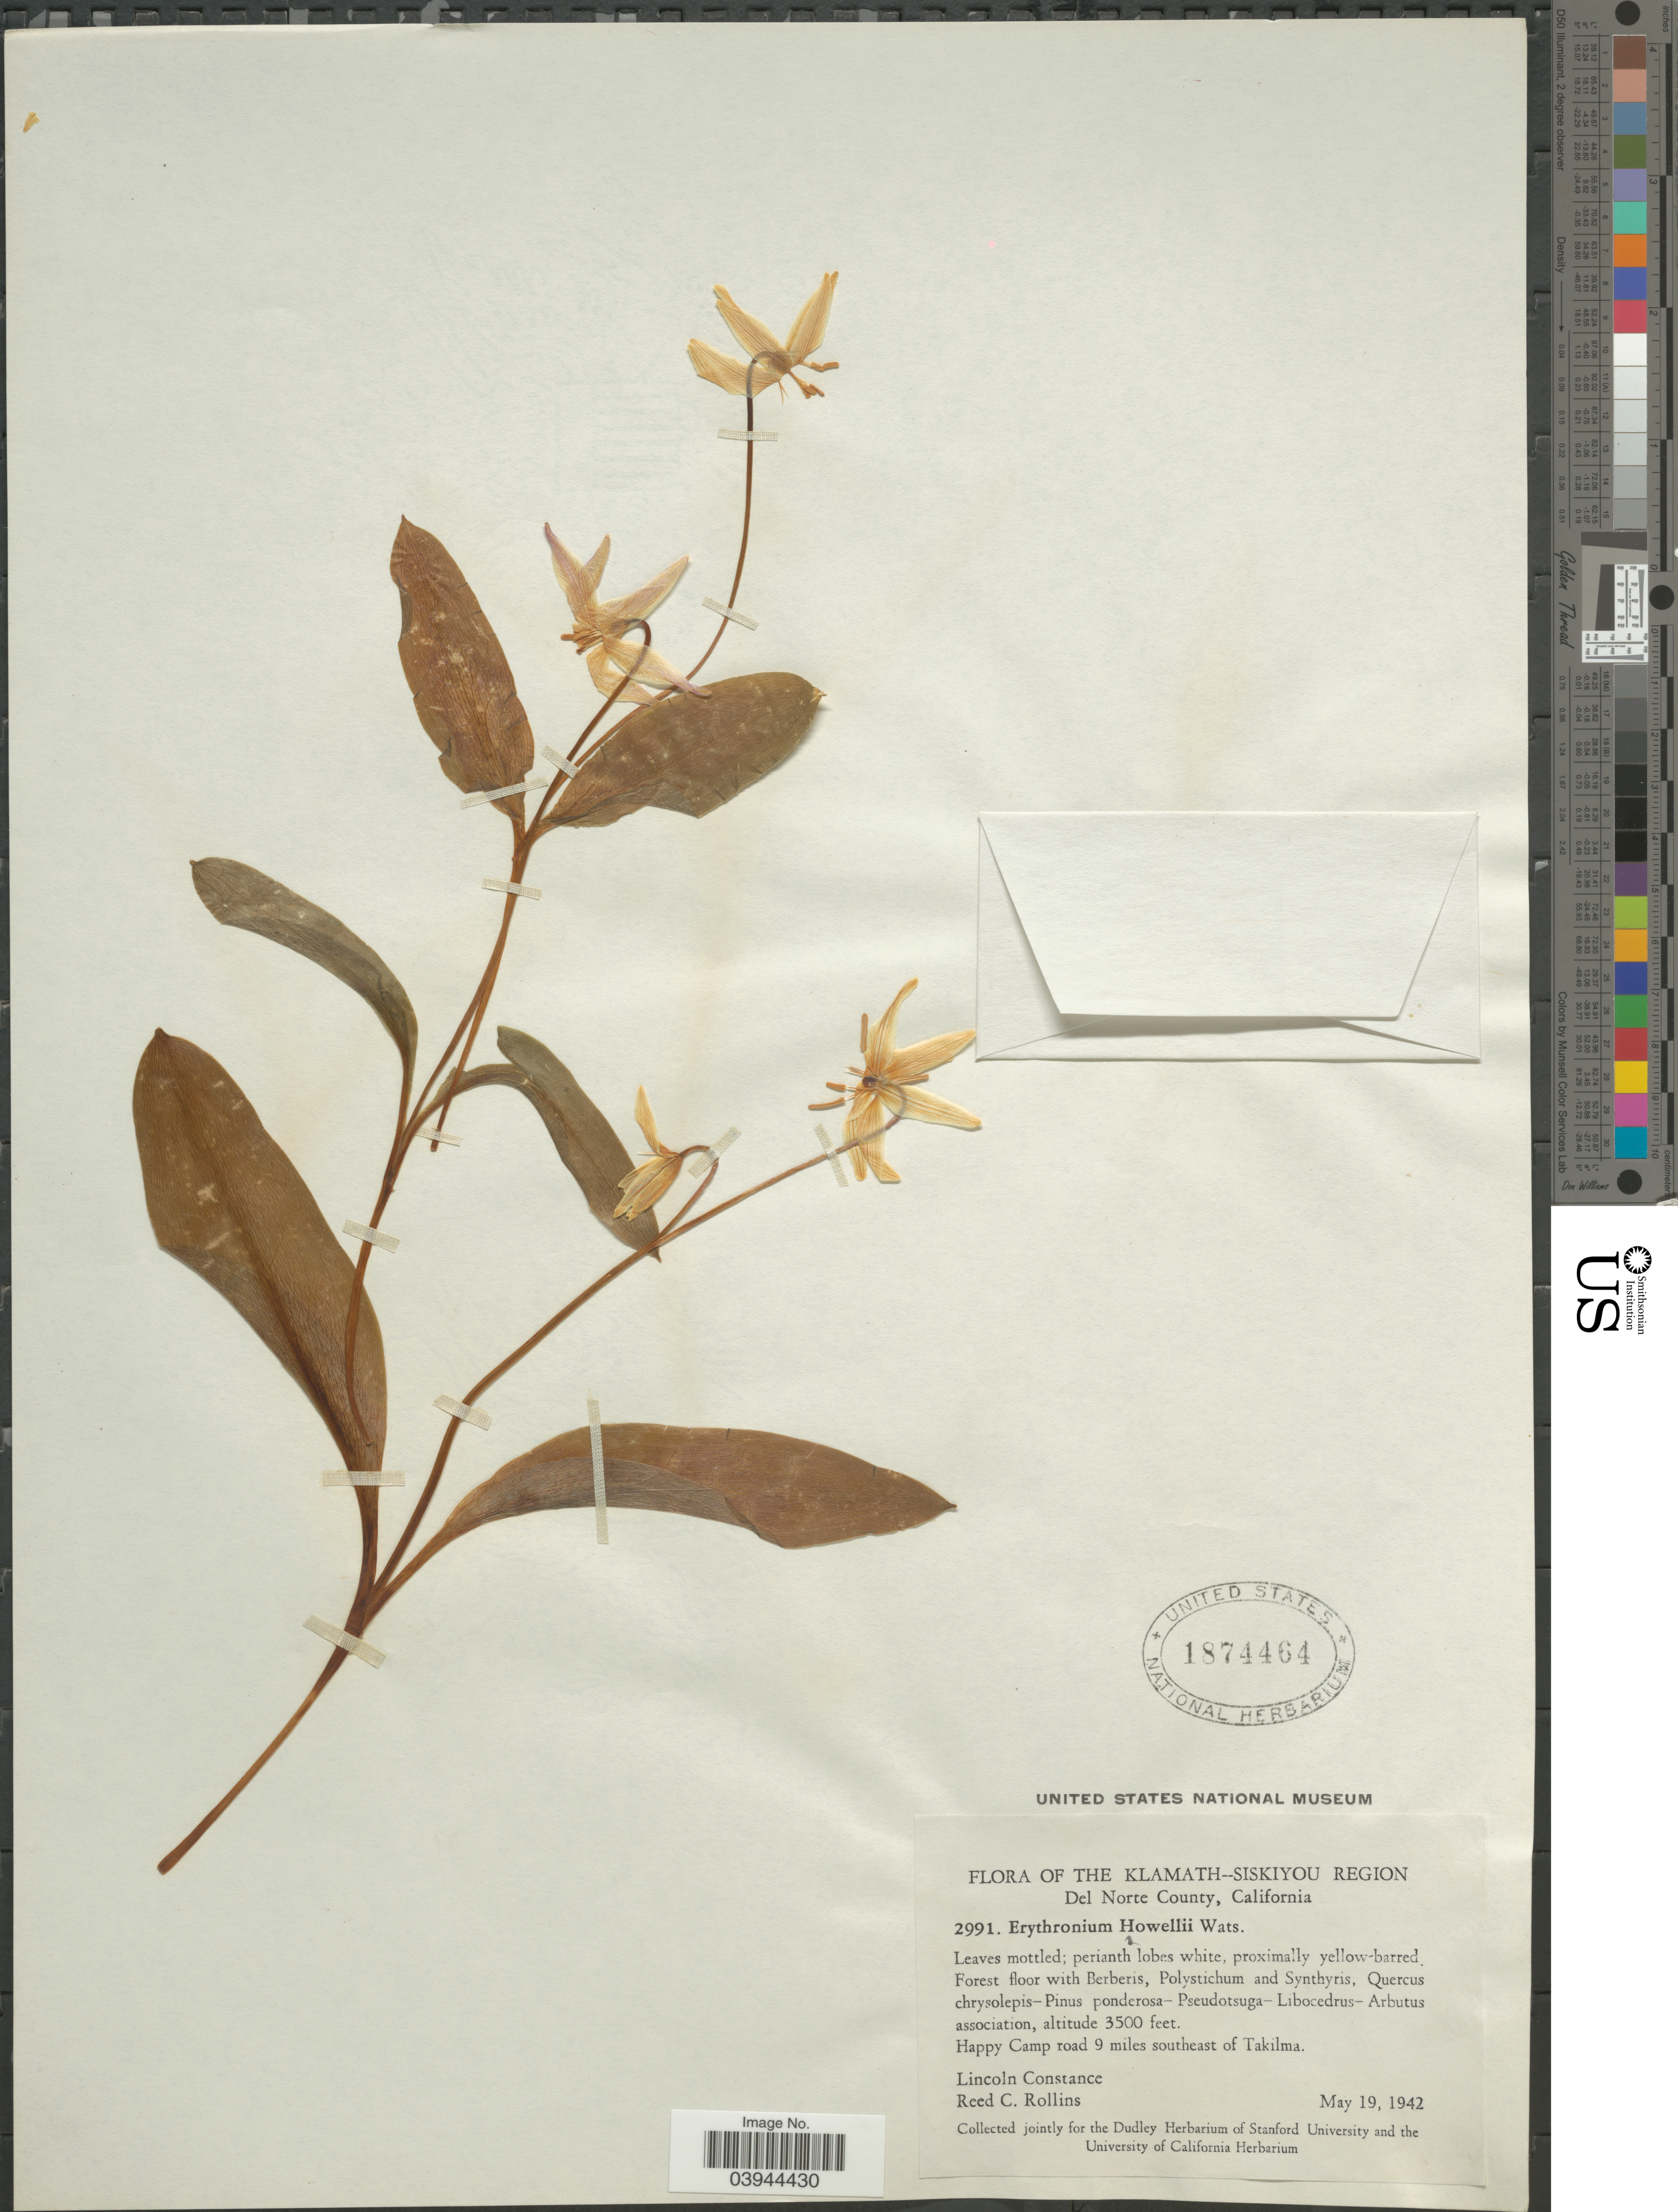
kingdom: Plantae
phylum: Tracheophyta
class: Liliopsida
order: Liliales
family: Liliaceae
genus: Erythronium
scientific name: Erythronium howellii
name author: S. Watson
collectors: L. Constance & R. C. Rollins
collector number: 2991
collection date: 1942-05-19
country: United States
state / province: California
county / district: Del Norte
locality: Klamath-Siskiyou Region. Del Norte County. Happy Camp road 9 miles southeast of Takilma.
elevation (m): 1067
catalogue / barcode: US 1874464